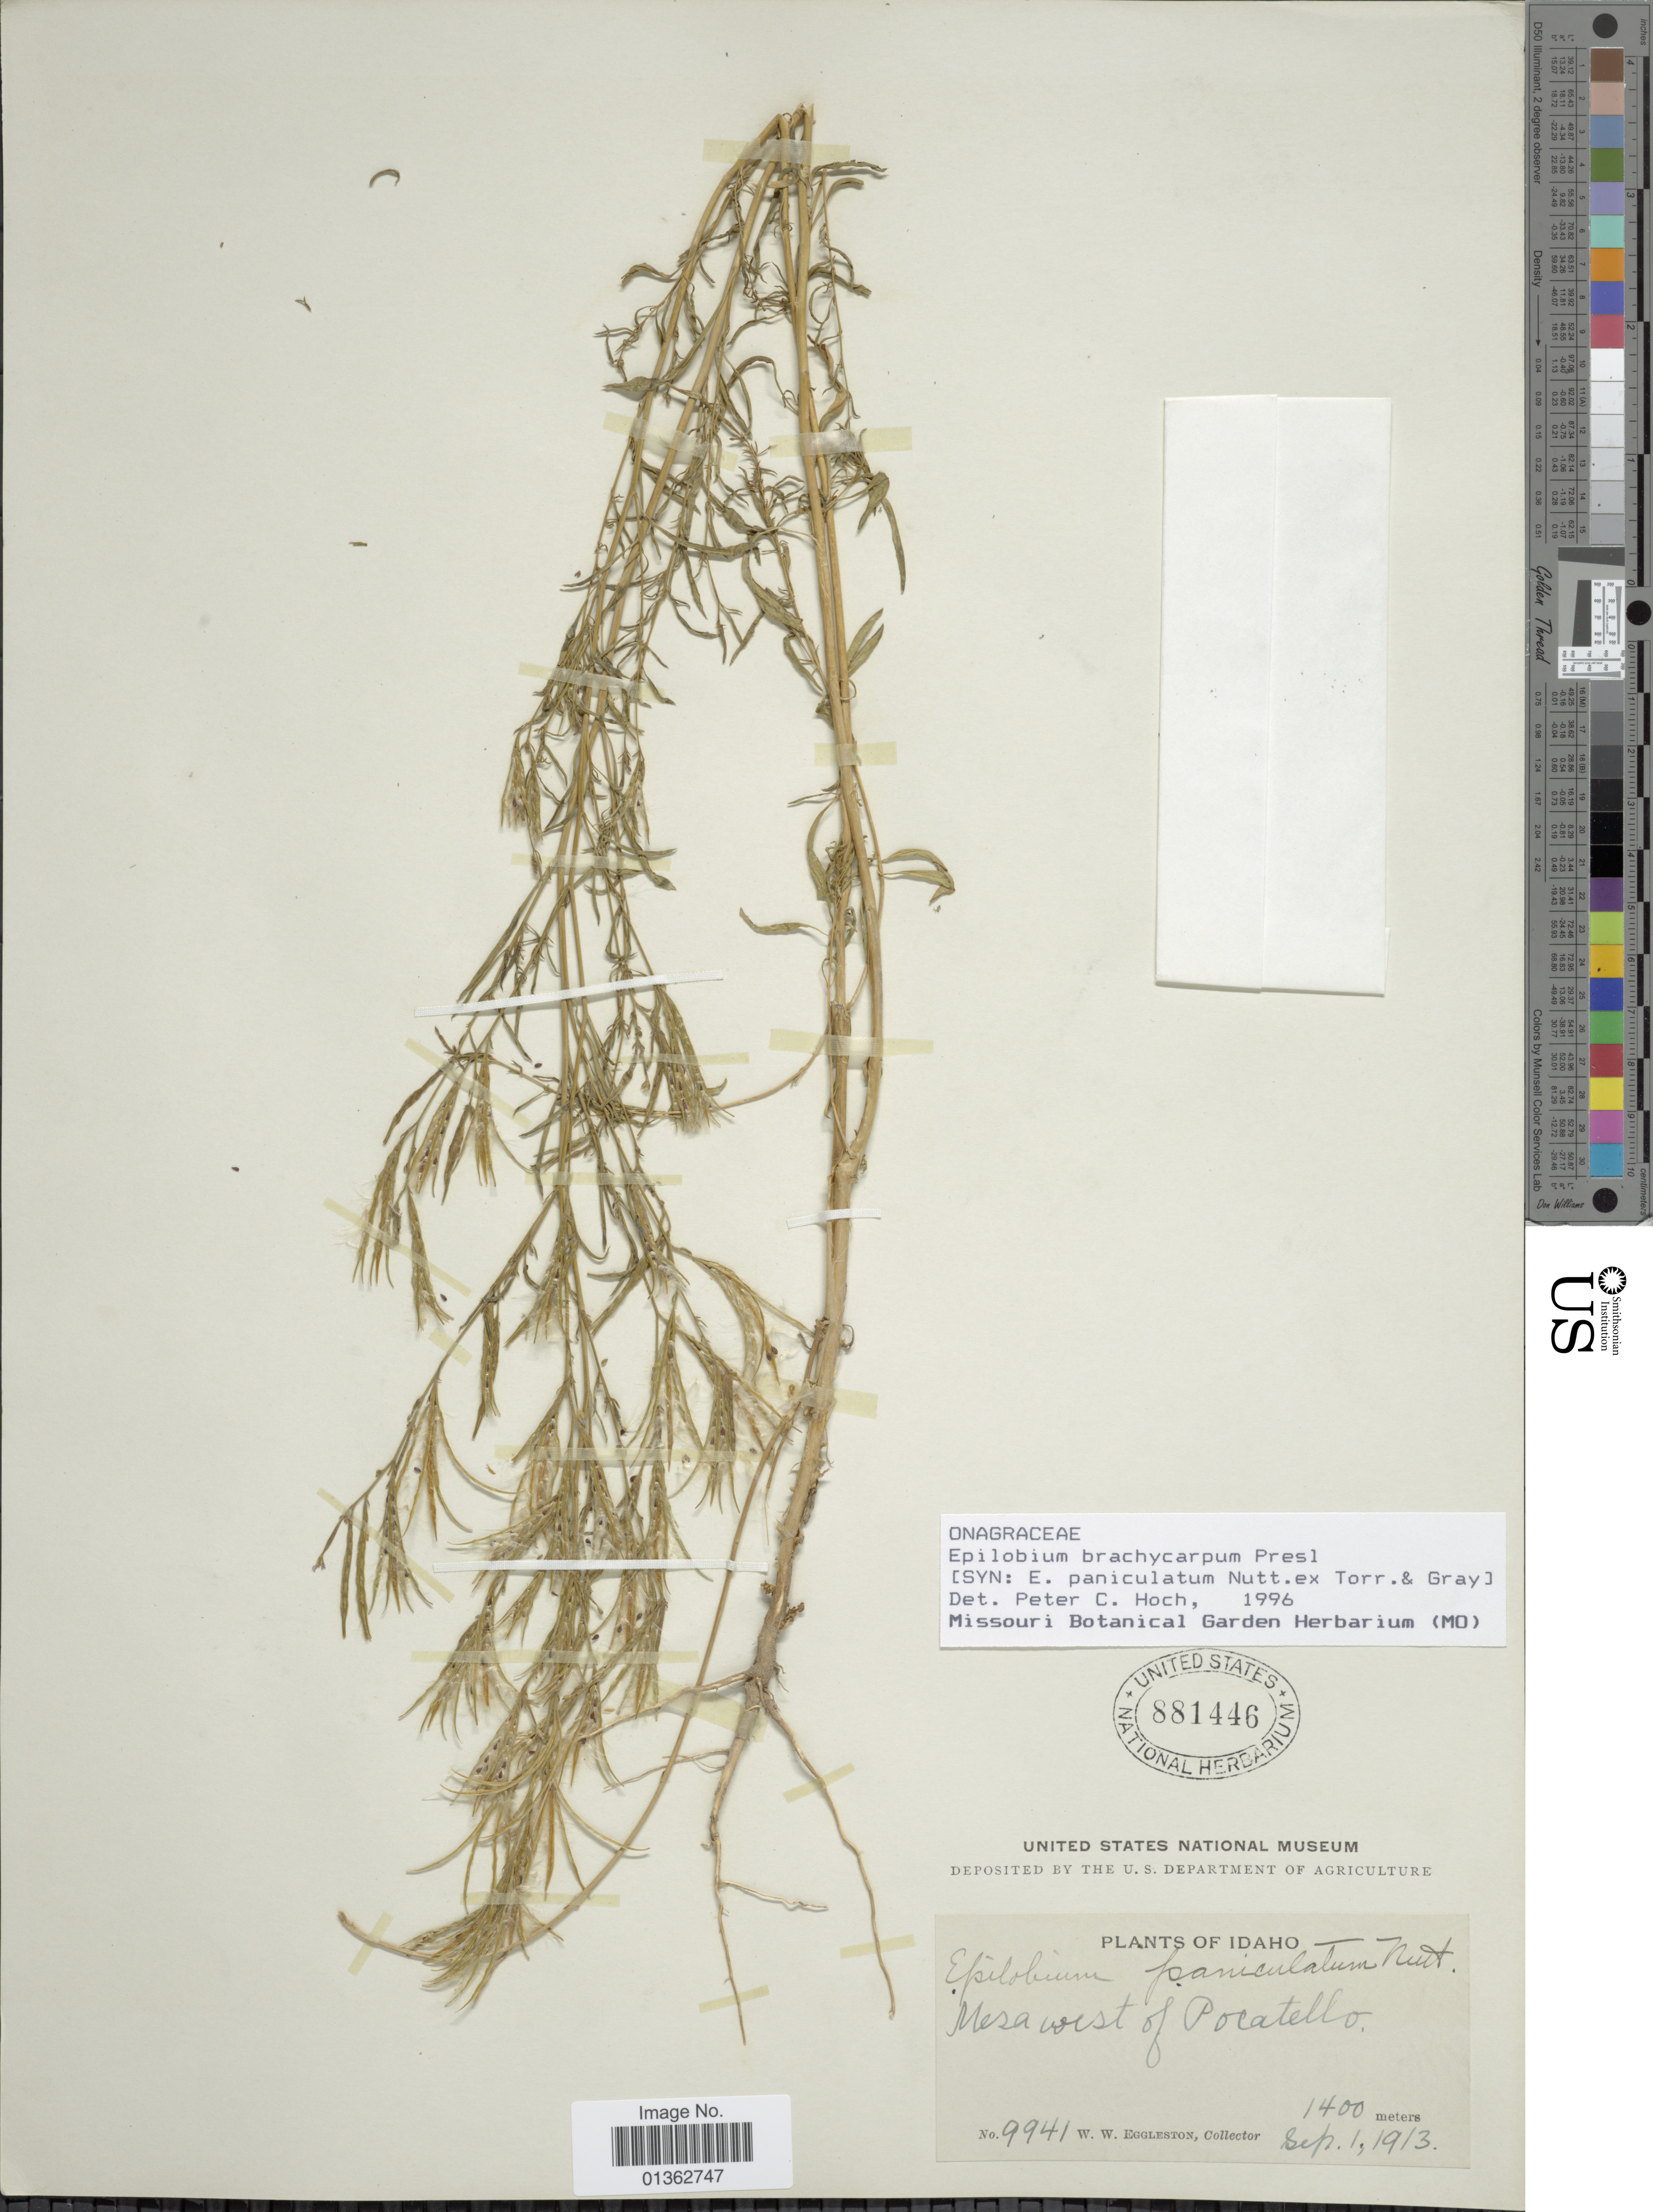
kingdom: Plantae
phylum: Tracheophyta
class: Magnoliopsida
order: Myrtales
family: Onagraceae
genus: Epilobium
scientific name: Epilobium brachycarpum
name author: C. Presl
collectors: W. W. Eggleston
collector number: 9941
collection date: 1913-09-01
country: United States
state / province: Idaho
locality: Meza west of Pocatello.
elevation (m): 1400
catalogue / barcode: US 881446